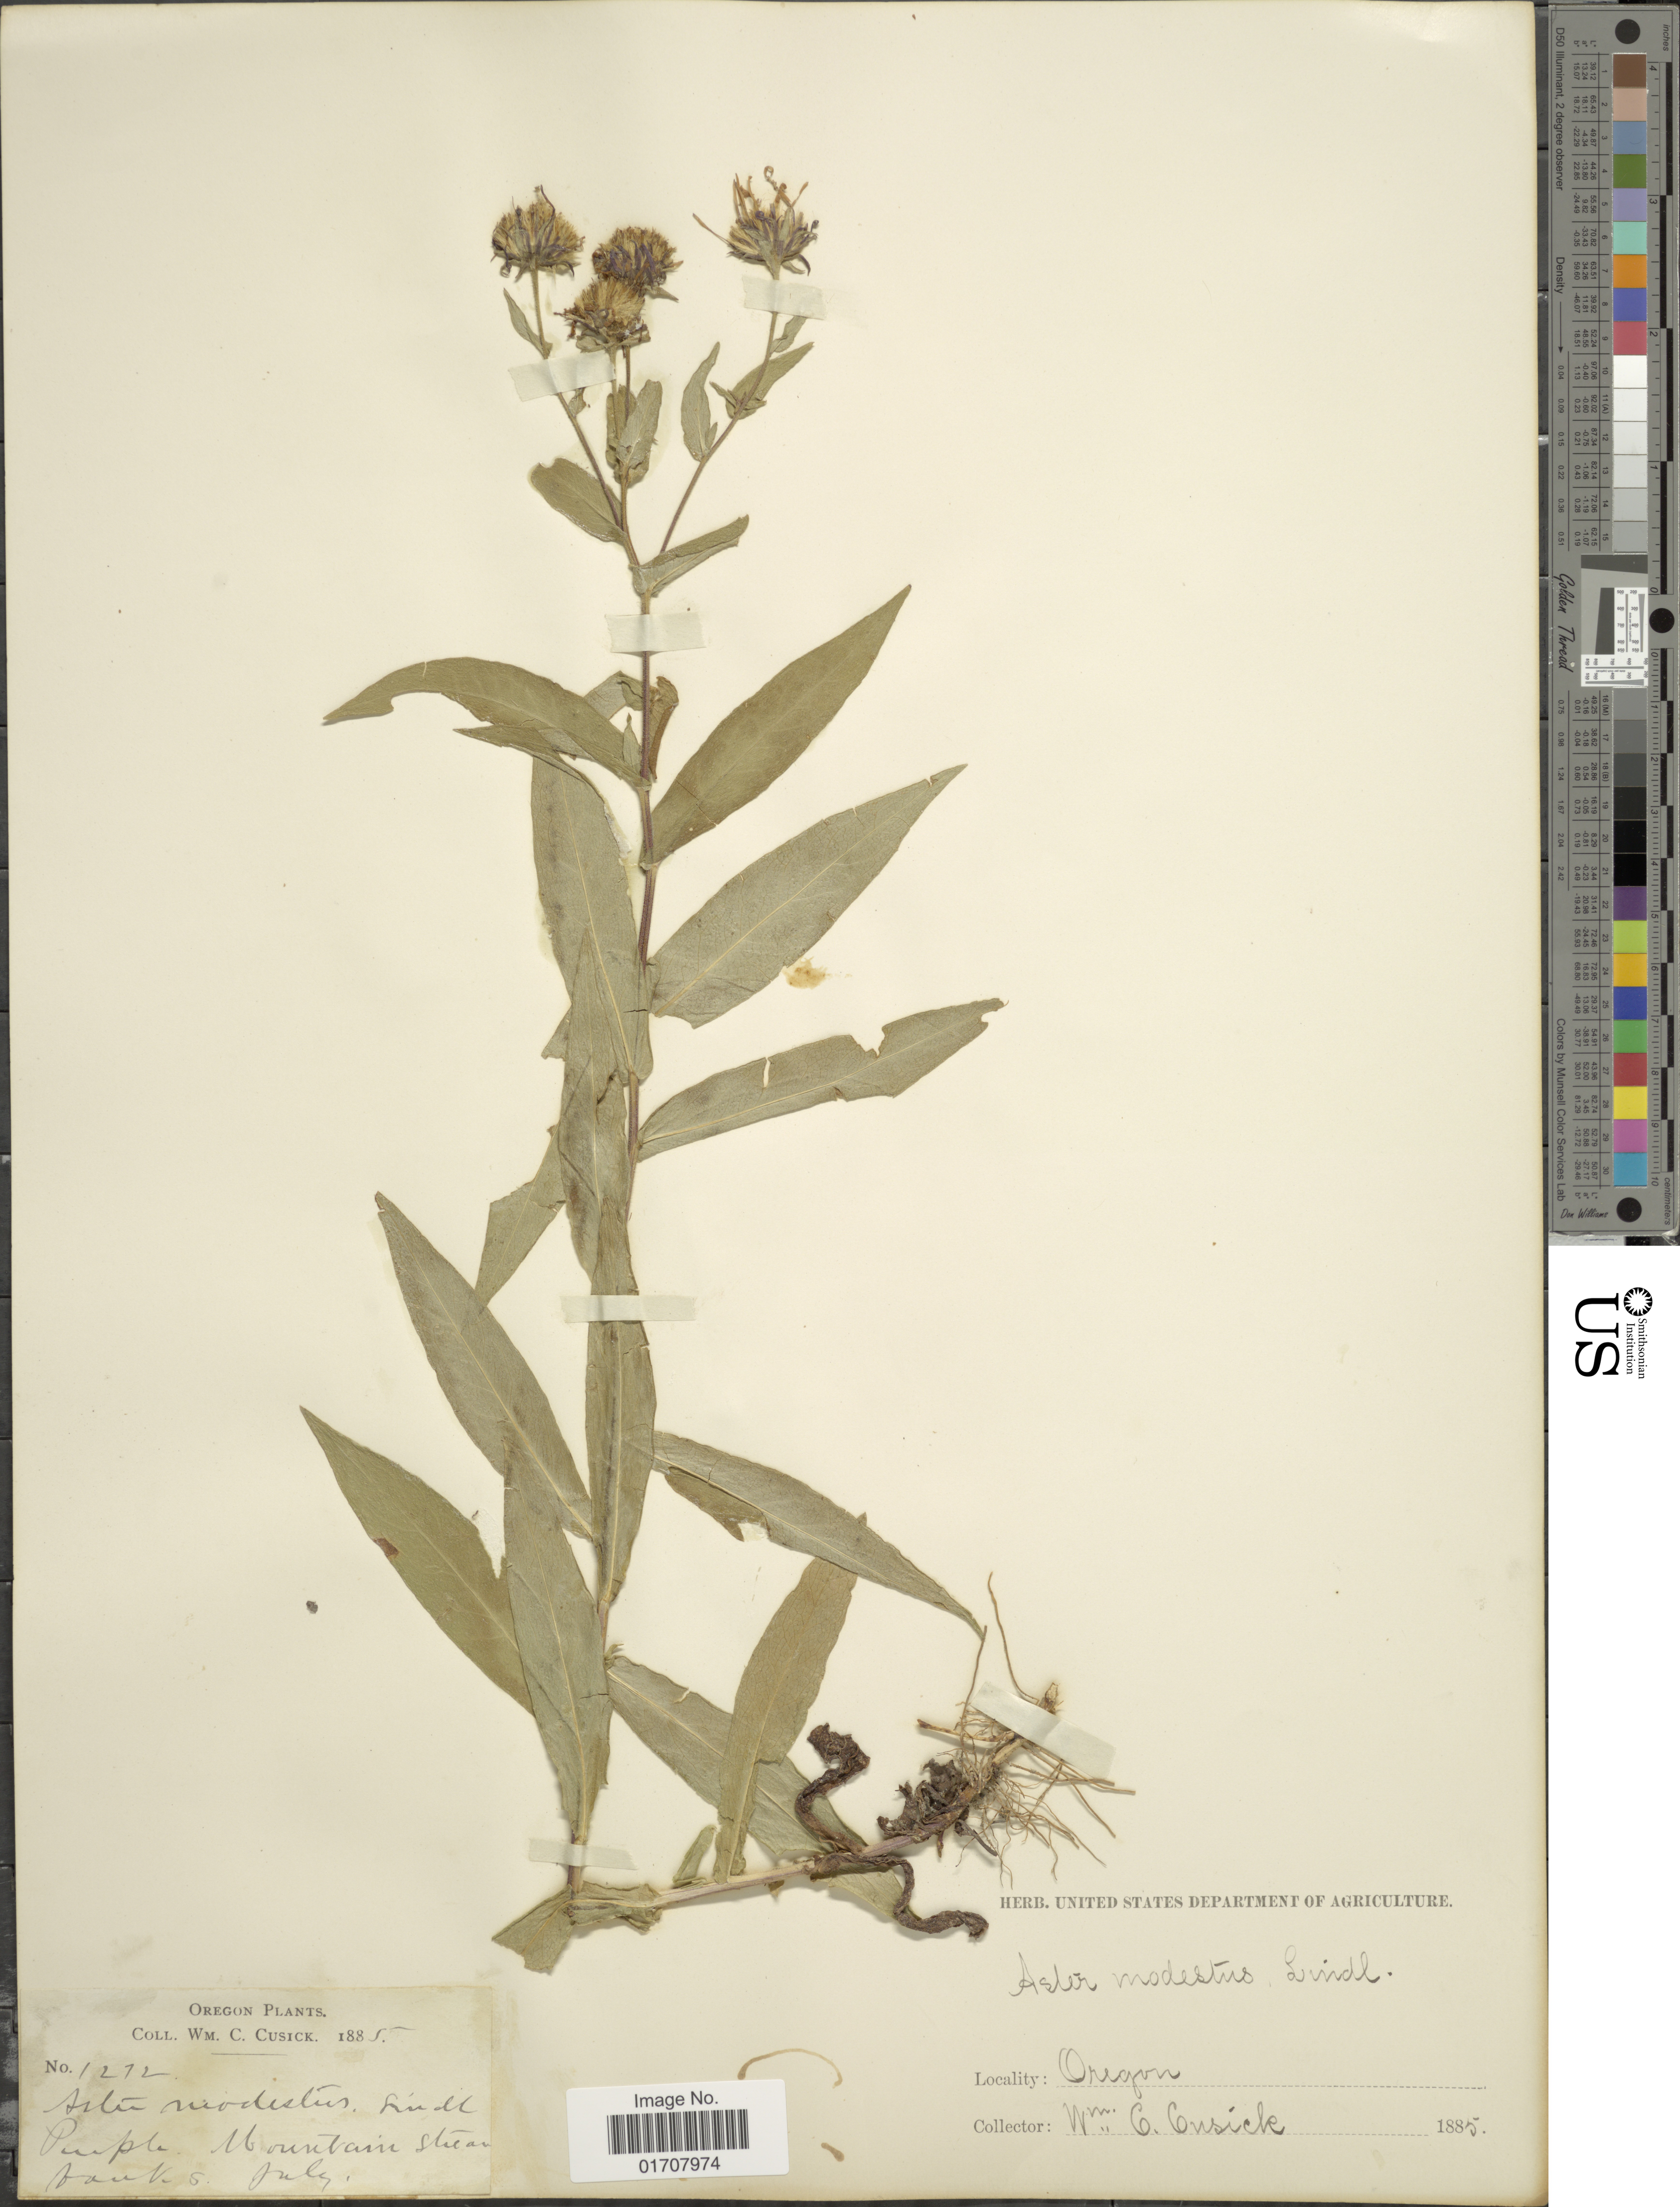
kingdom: Plantae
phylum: Tracheophyta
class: Magnoliopsida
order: Asterales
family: Asteraceae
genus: Canadanthus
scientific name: Canadanthus modestus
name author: (Lindl.) G.L. Nesom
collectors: W. C. Cusick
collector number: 1272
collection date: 1885-07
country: United States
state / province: Oregon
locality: Purple Mountain Stream